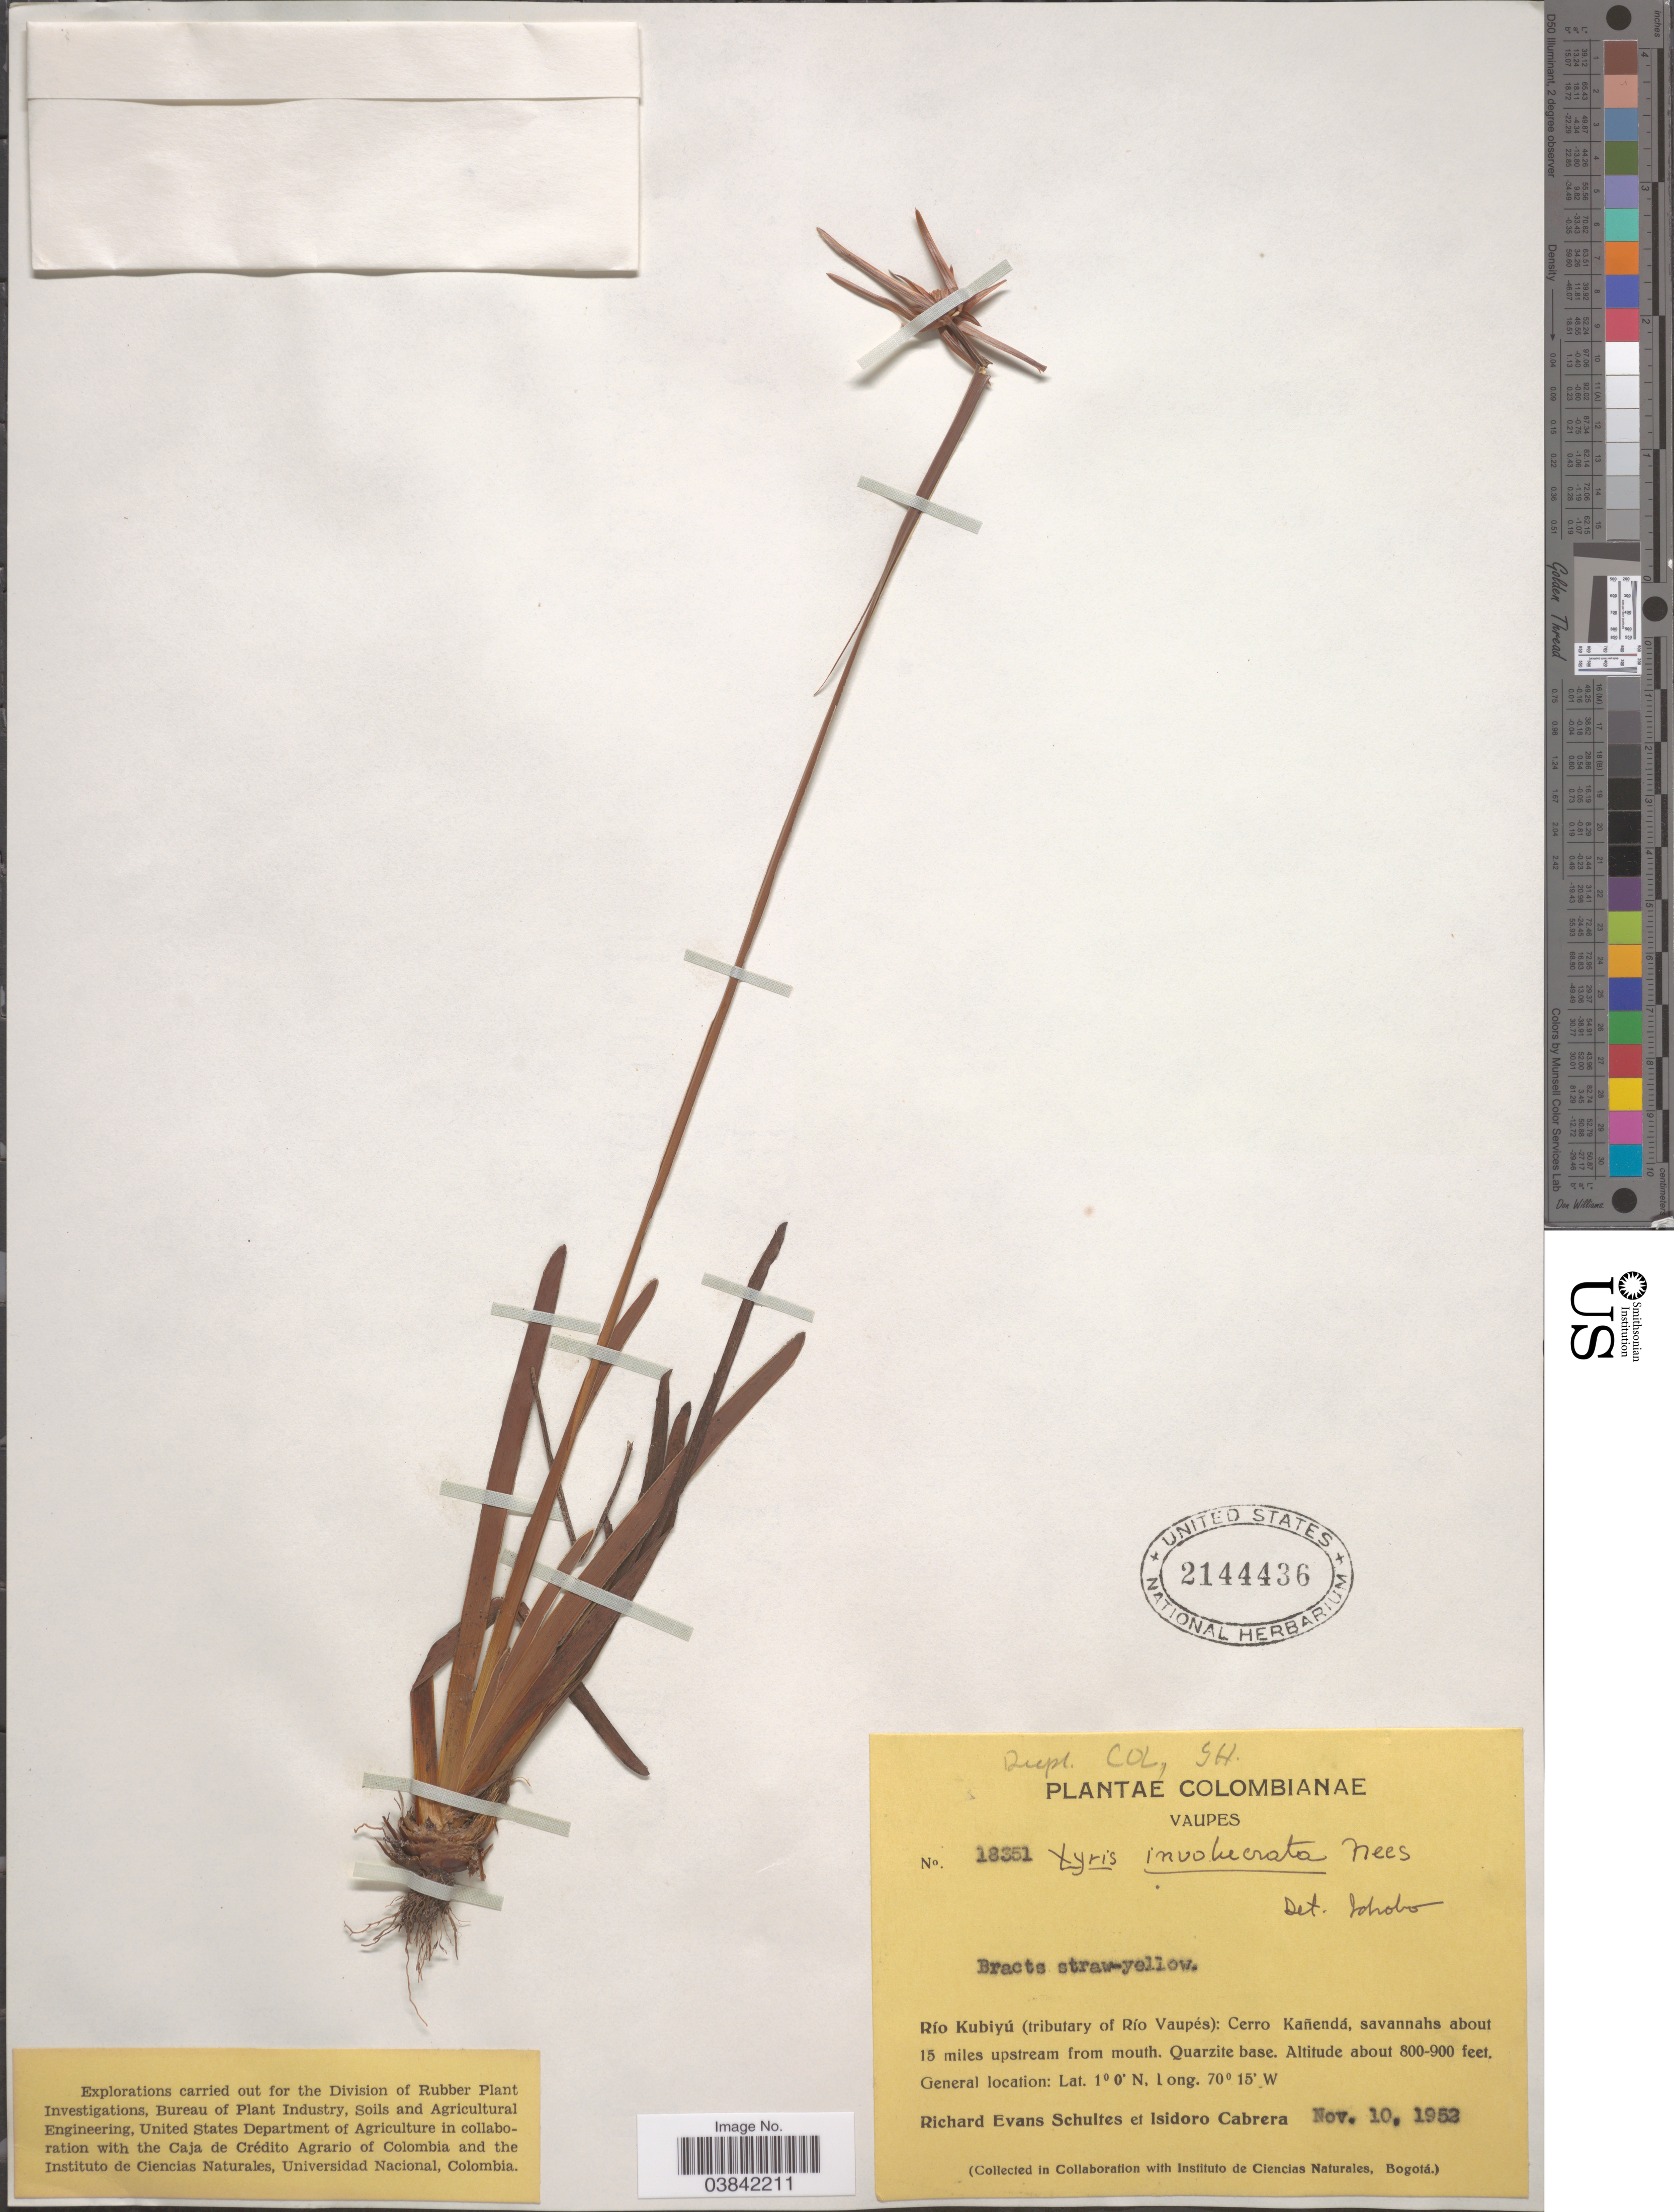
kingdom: Plantae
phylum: Tracheophyta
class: Liliopsida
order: Poales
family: Xyridaceae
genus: Xyris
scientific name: Xyris involucrata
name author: Nees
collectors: R. E. Schultes & I. Cabrera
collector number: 18351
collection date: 1952-11-10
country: Colombia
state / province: Vaupés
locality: Río Kubiyú (tributary of Río Vaupés): Cerro Kañendá, savannahs about 15 miles upstream from mouth. Quarzite base.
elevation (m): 244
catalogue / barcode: US 2144436